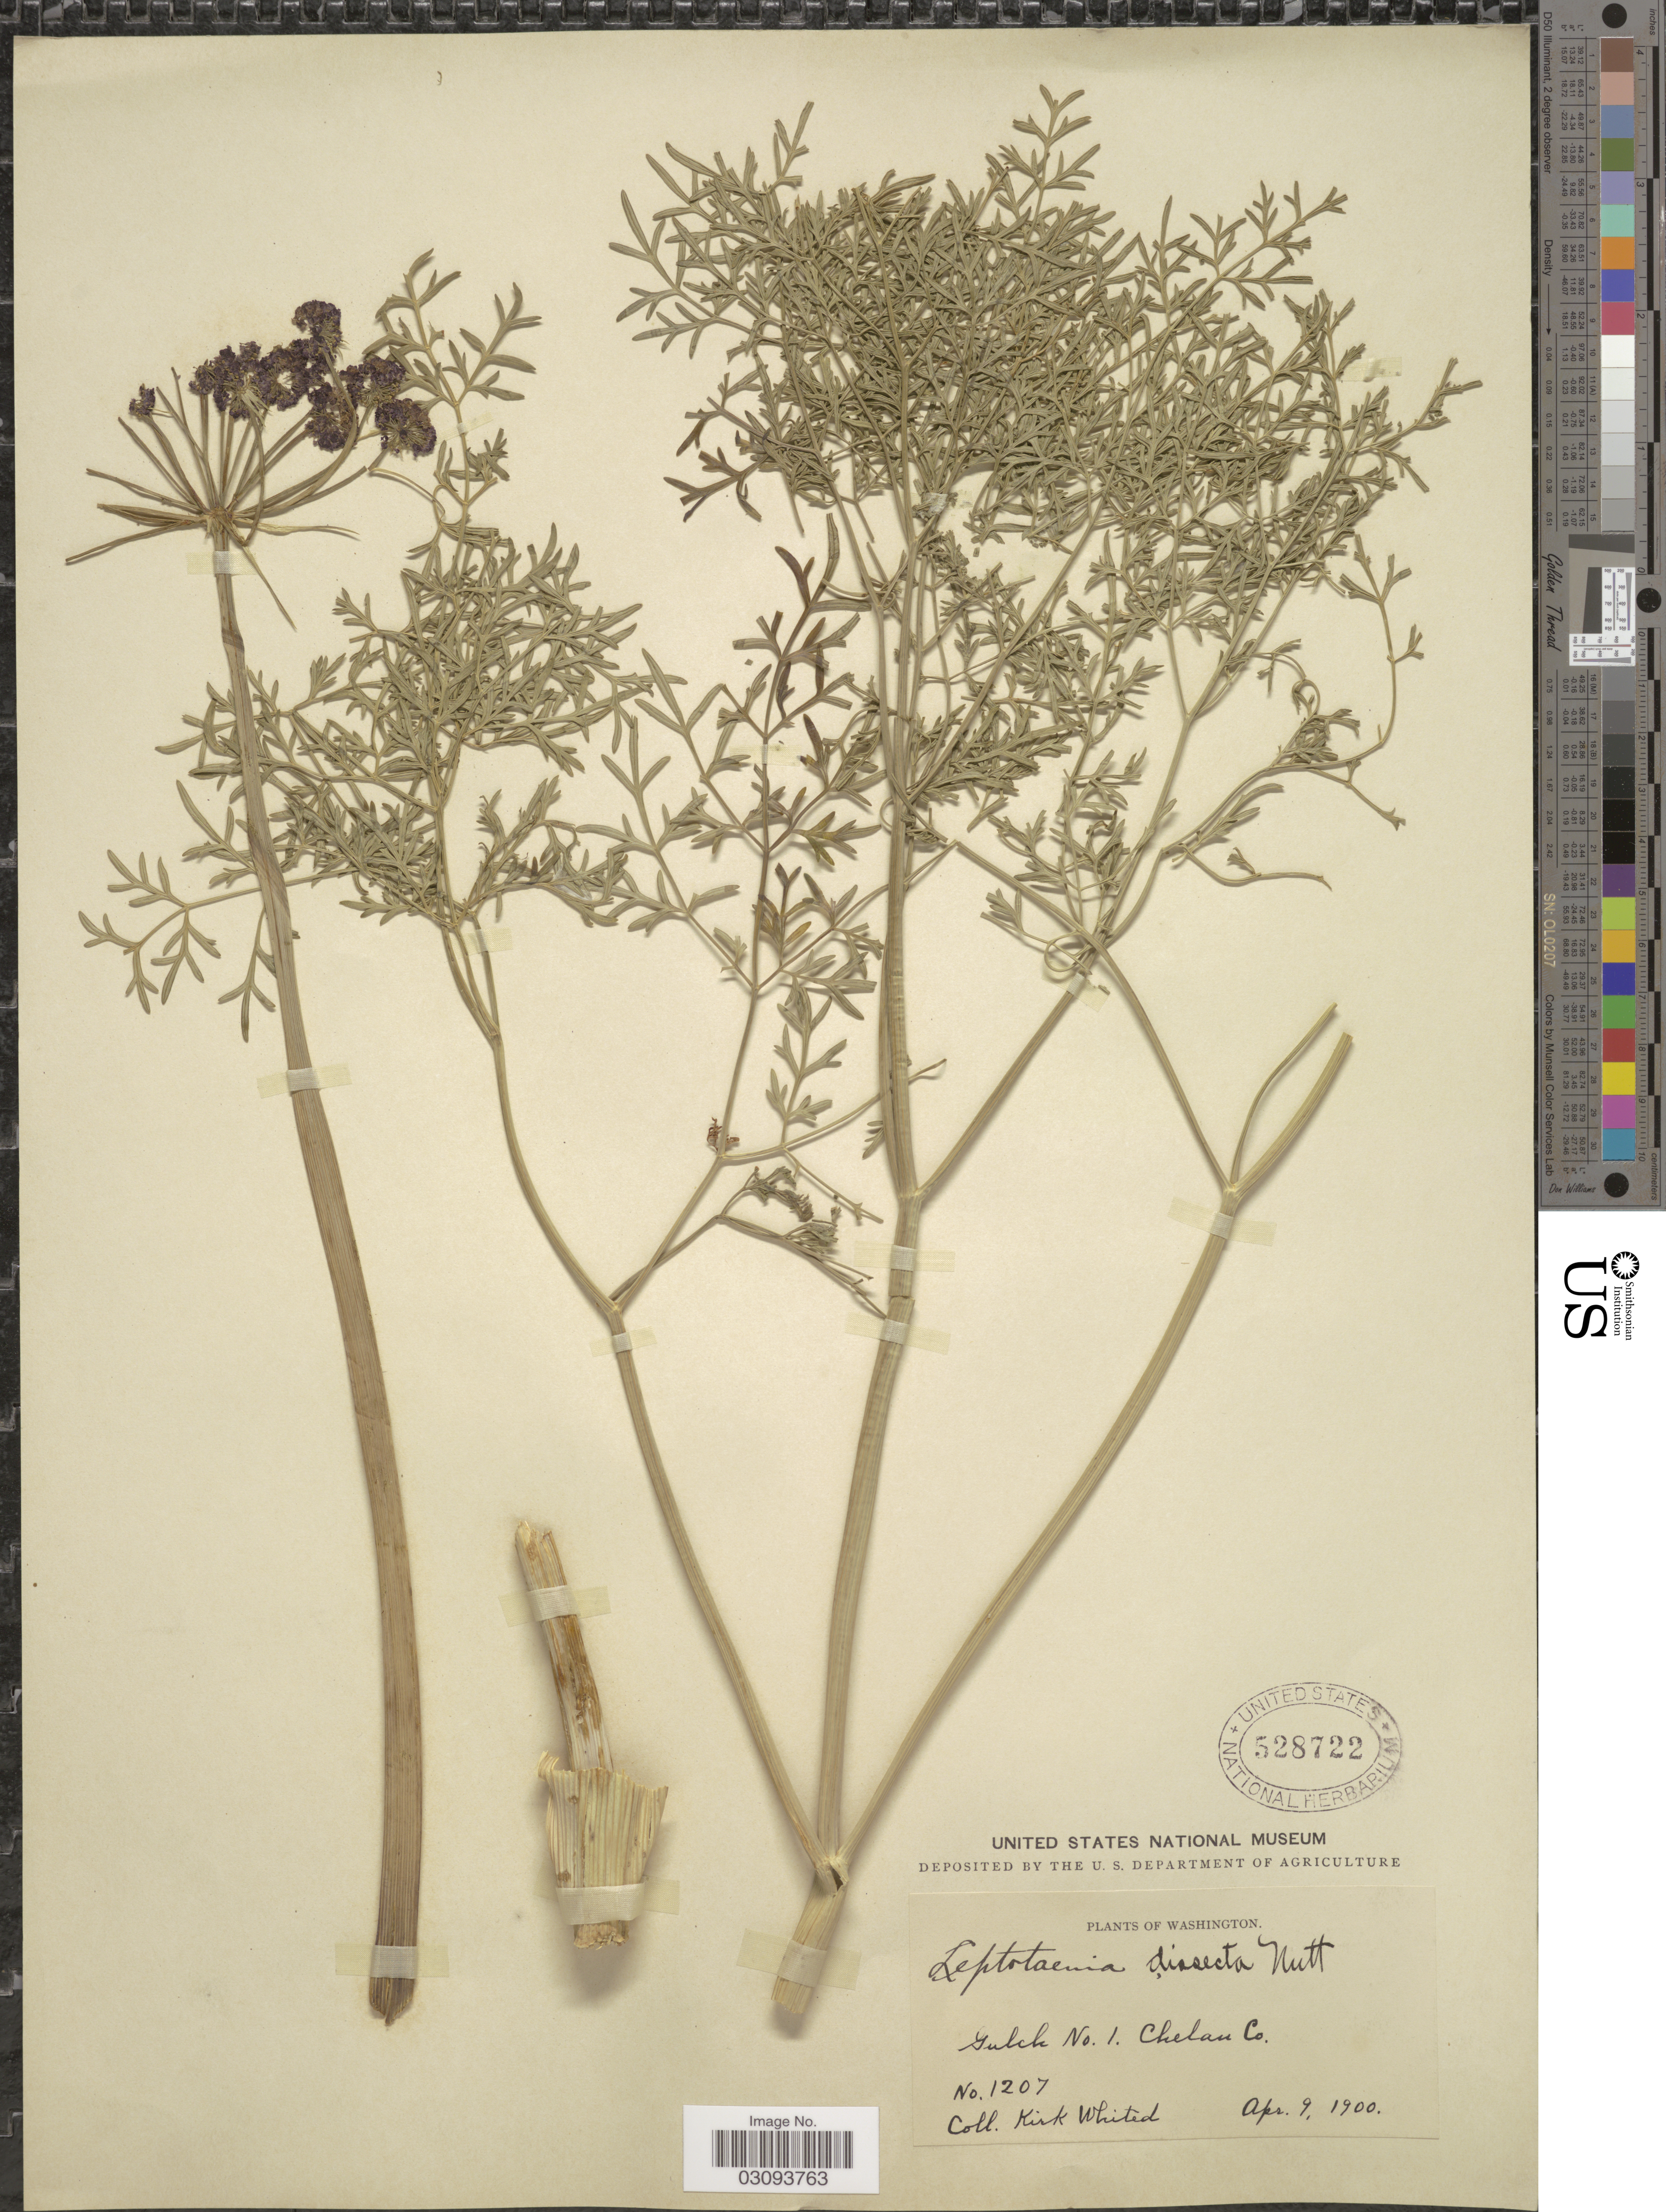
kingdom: Plantae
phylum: Tracheophyta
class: Magnoliopsida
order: Apiales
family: Apiaceae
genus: Lomatium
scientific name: Lomatium dissectum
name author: (Nutt.) Mathias & Constance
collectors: K. Whited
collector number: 1207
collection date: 1900-04-09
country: United States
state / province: Washington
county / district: Chelan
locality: Gulch No 1. Chelan Co.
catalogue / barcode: US 528722